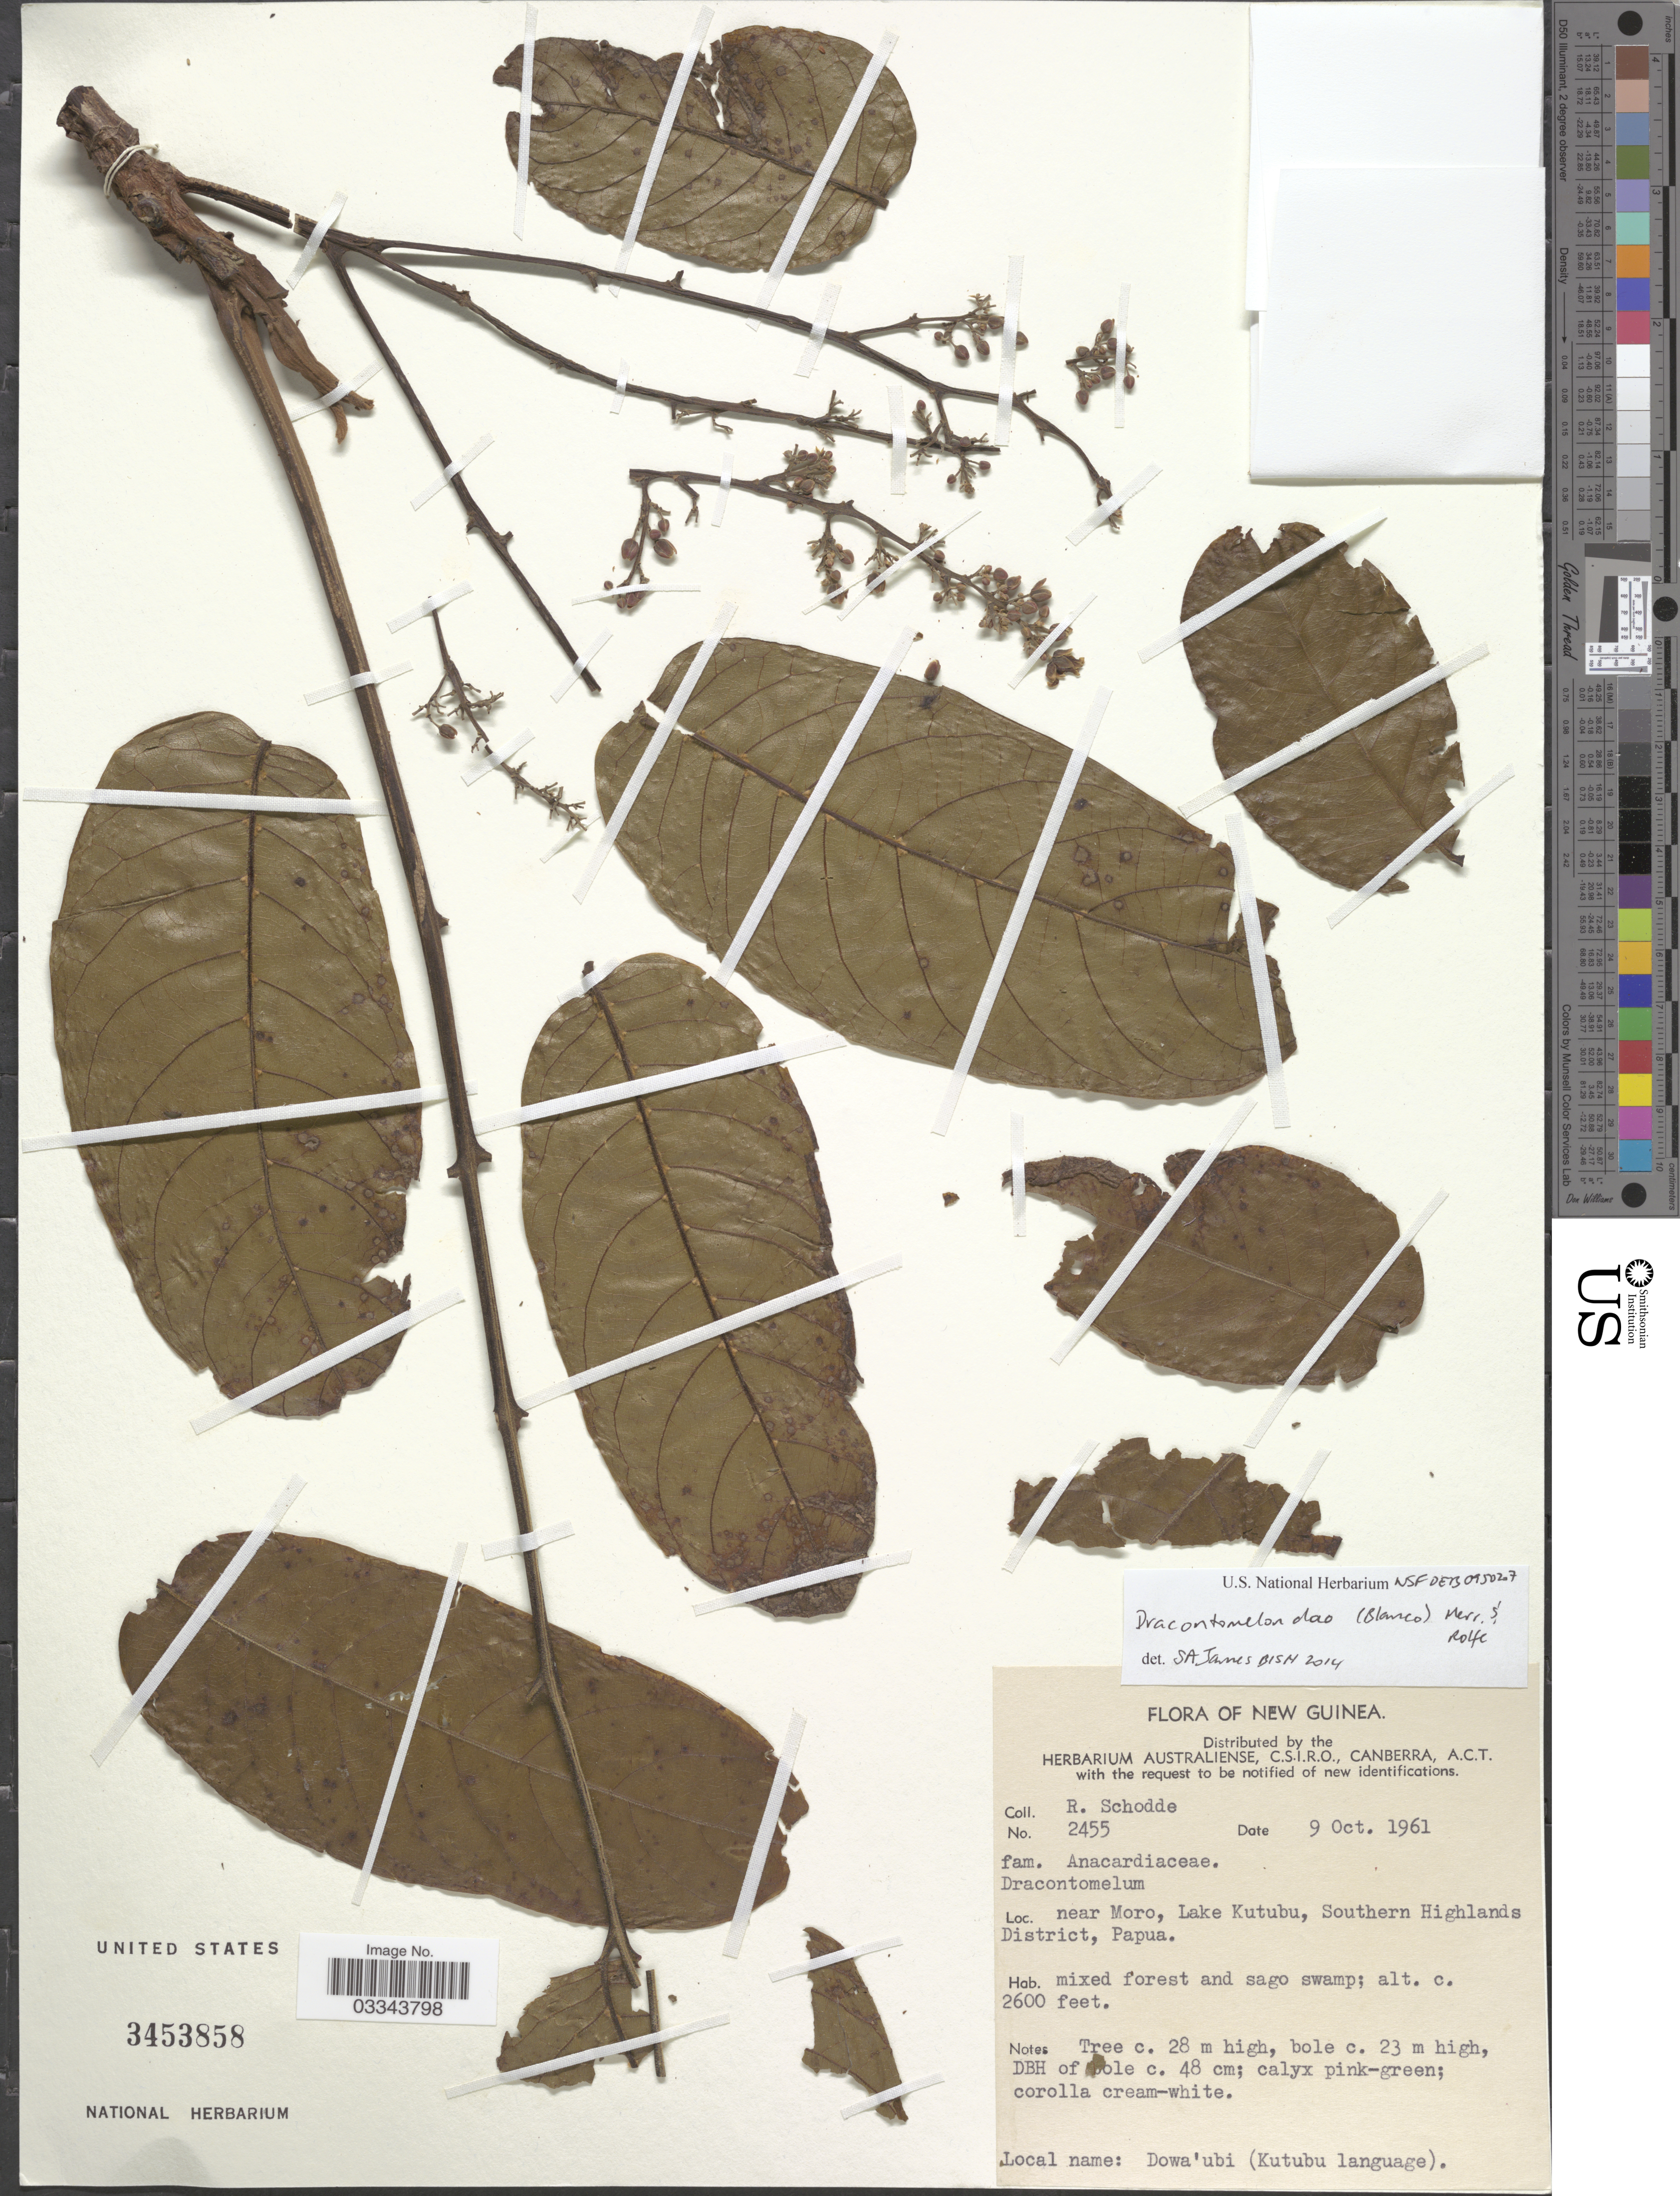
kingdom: Plantae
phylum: Tracheophyta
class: Magnoliopsida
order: Sapindales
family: Anacardiaceae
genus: Dracontomelon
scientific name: Dracontomelon dao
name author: (Blanco) Merr. & Rolfe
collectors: R. Schodde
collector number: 2455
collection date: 1961-10-09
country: Papua New Guinea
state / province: Southern Highlands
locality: New Guinea. Near Moro, Lake Kutubu, Southern Highlands District, Papua.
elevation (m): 792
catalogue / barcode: US 3453858